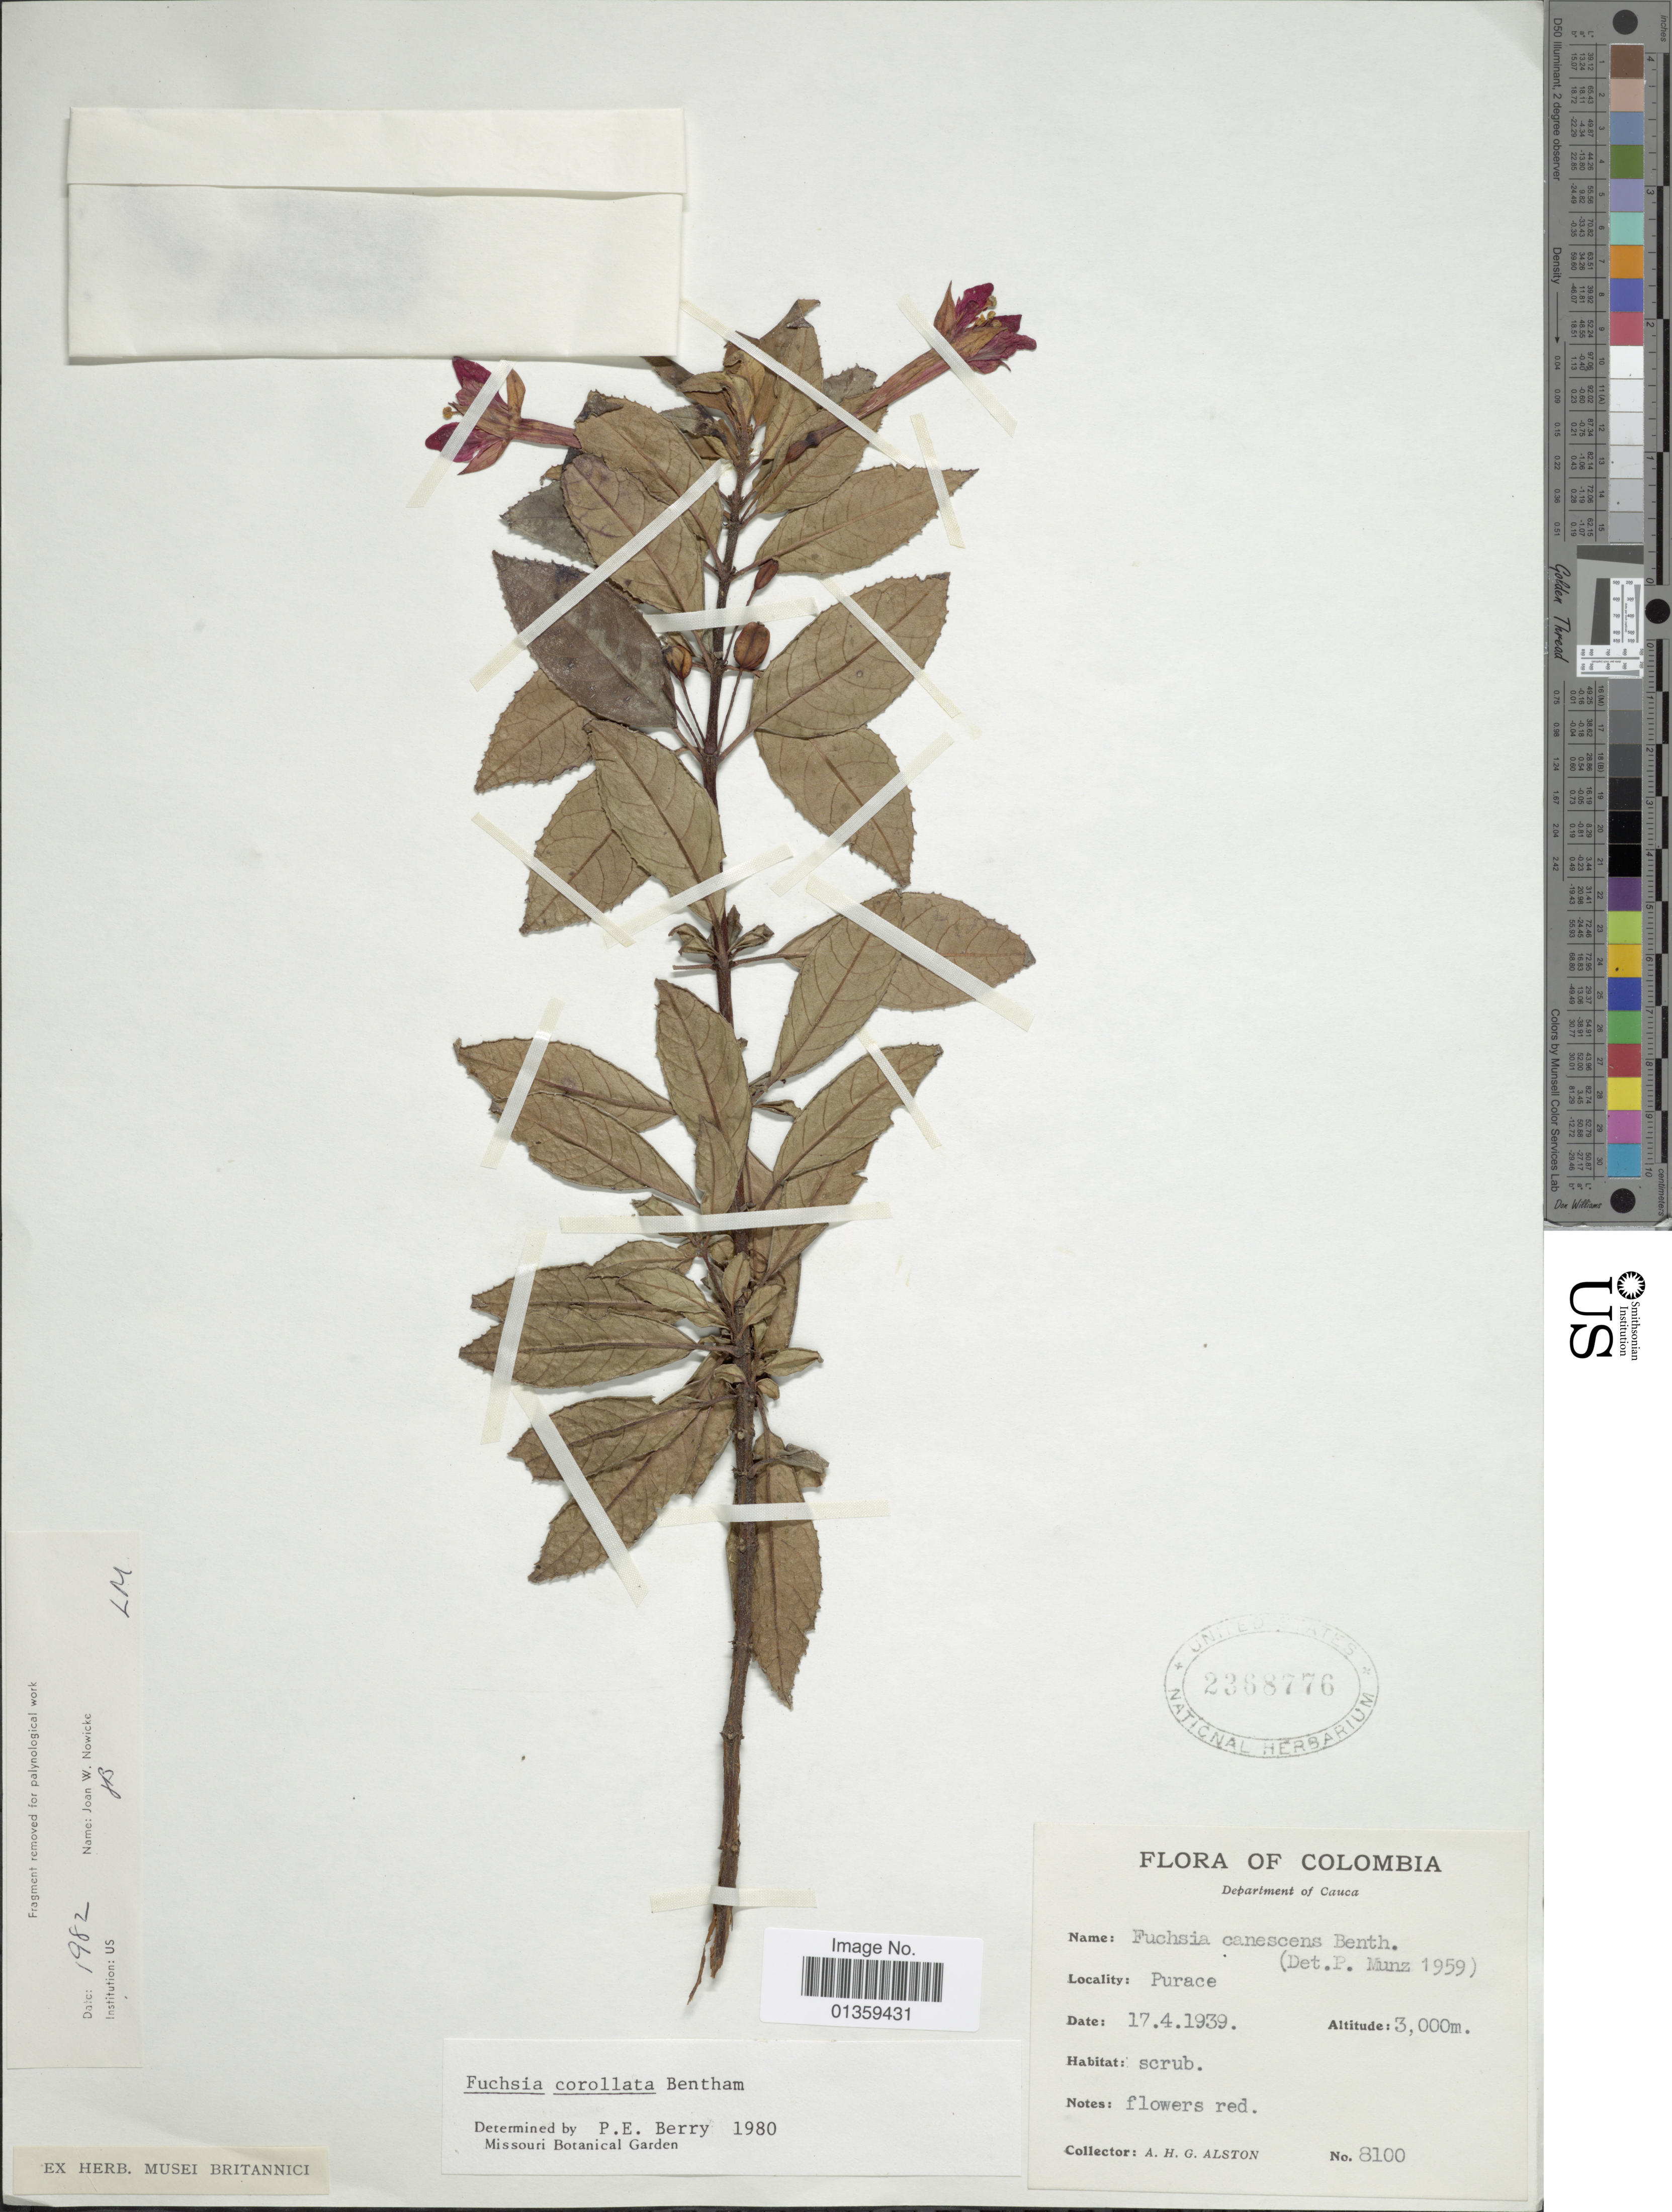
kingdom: Plantae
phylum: Tracheophyta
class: Magnoliopsida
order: Myrtales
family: Onagraceae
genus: Fuchsia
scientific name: Fuchsia corollata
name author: Benth.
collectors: A. H. Alston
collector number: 8100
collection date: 1939-04-17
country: Colombia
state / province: Cauca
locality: Purace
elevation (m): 3000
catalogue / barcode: US 2368776